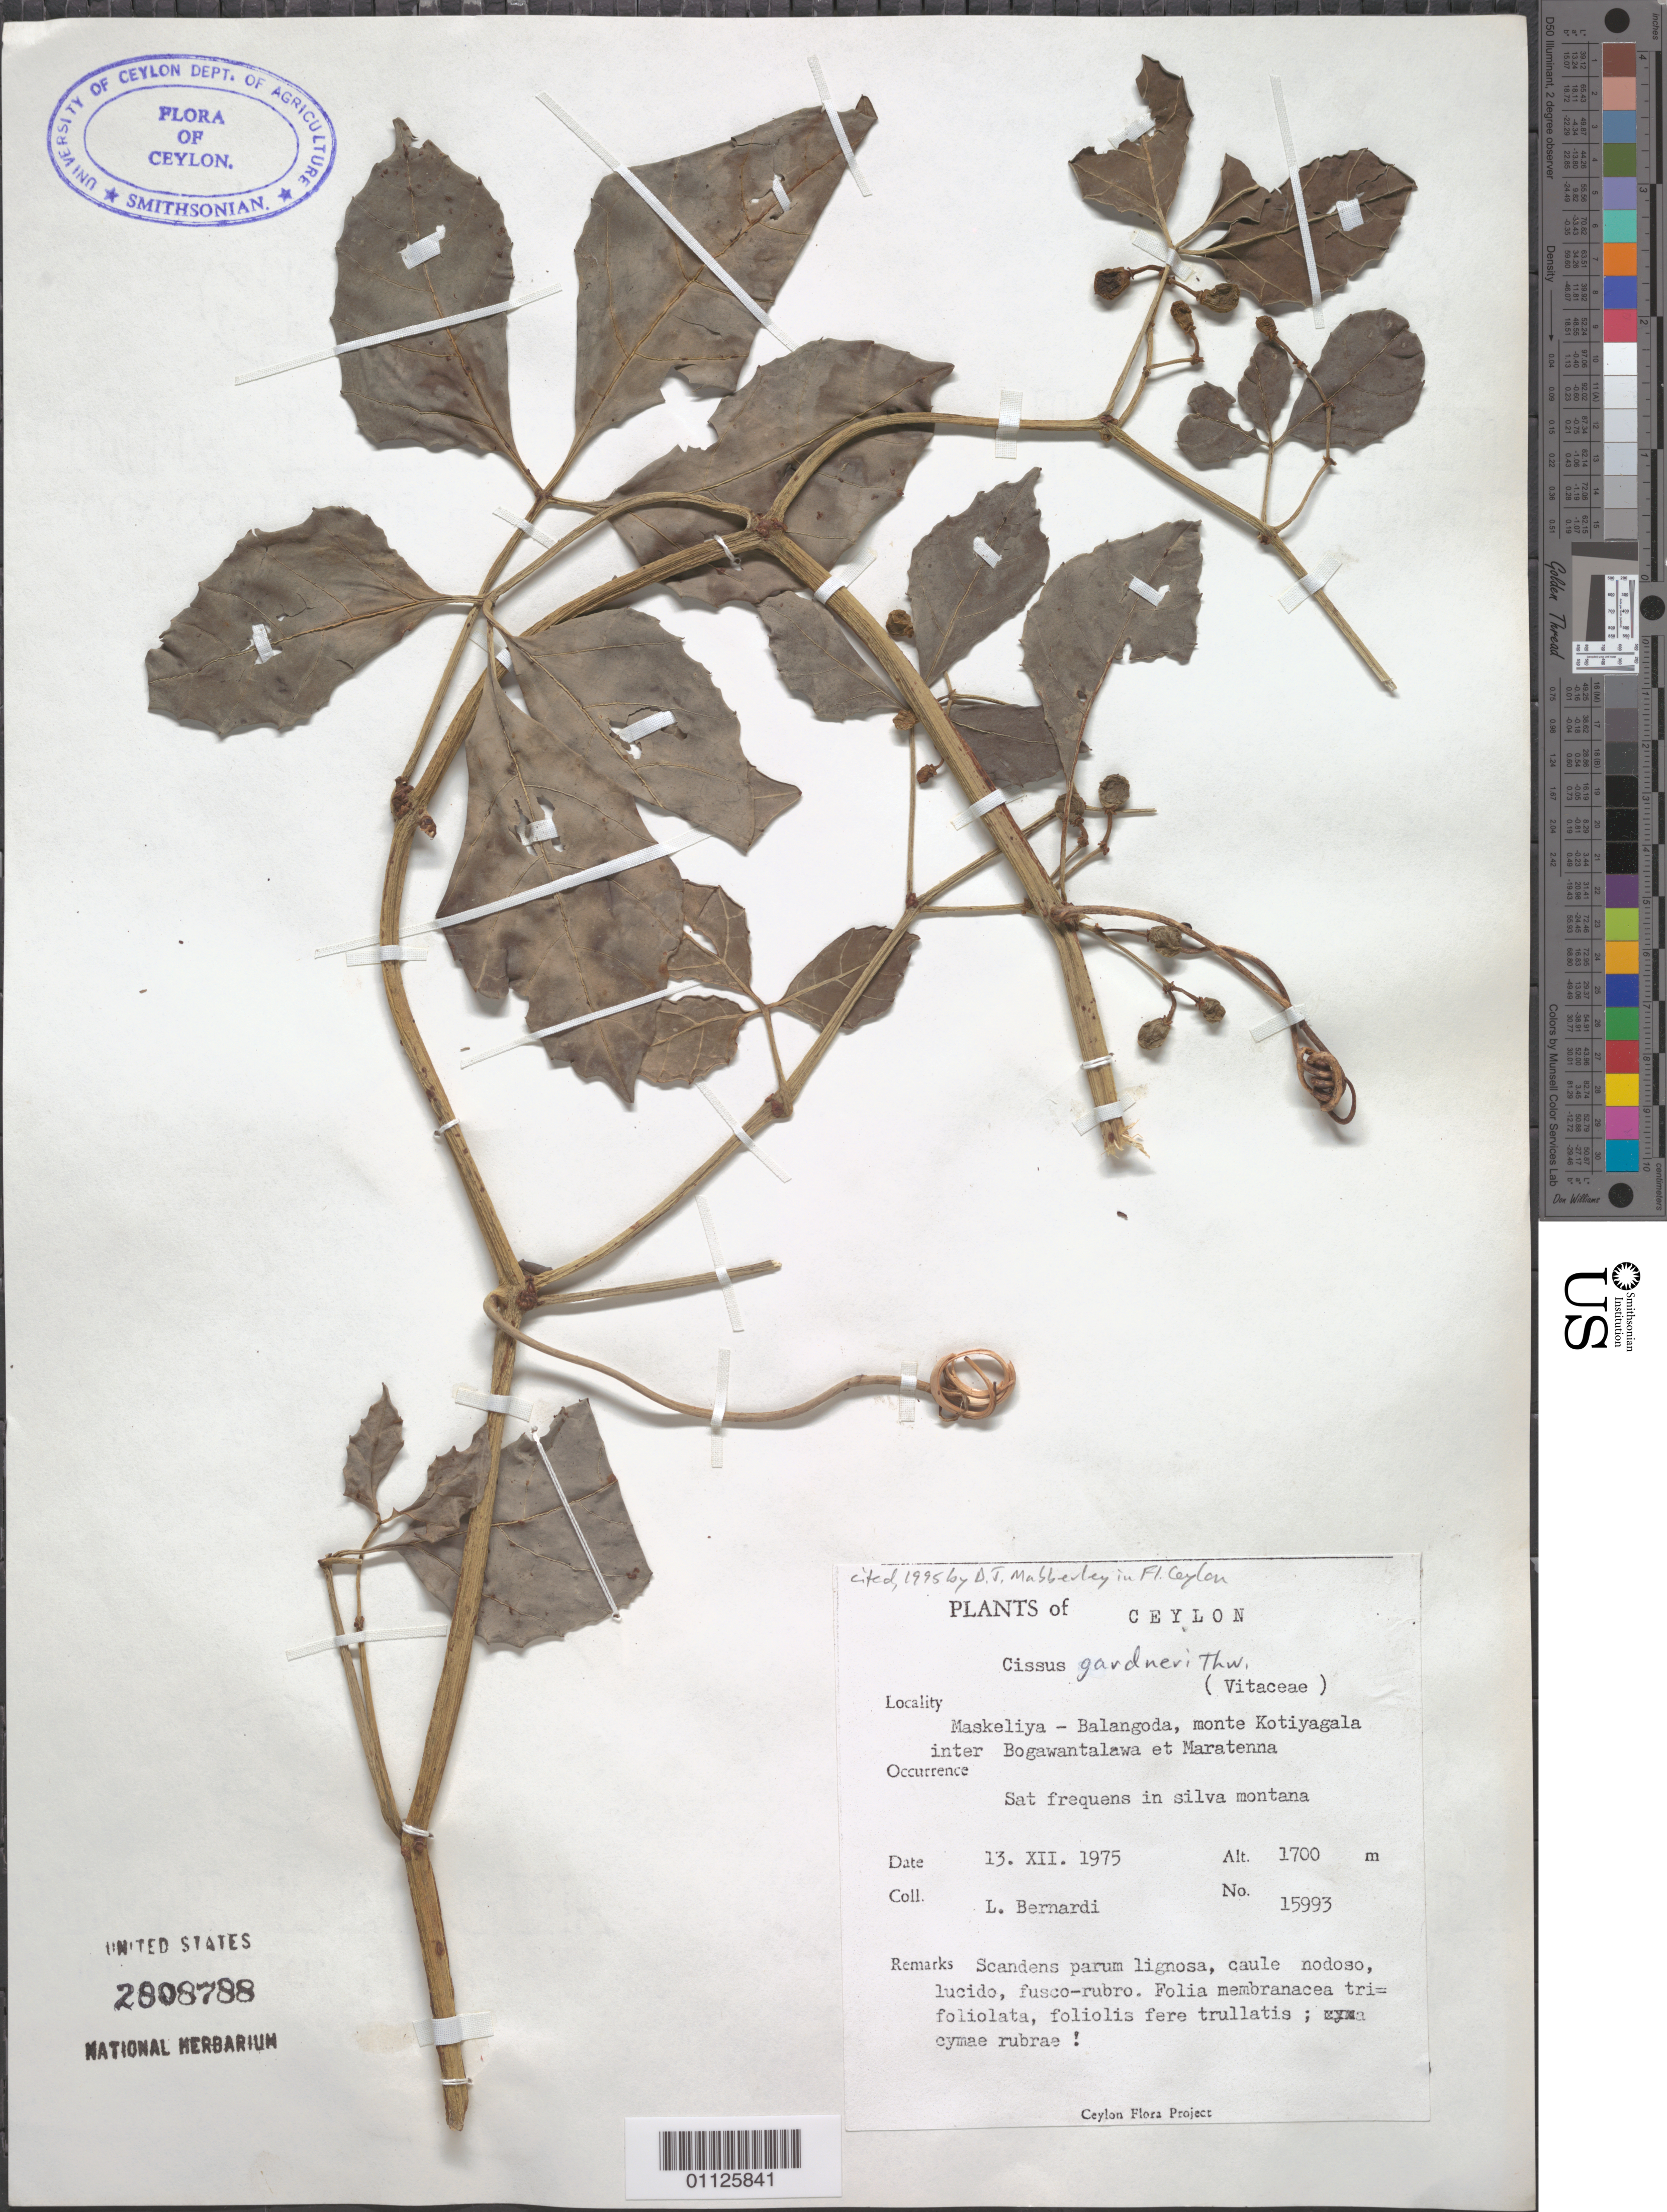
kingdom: Plantae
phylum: Tracheophyta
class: Magnoliopsida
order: Vitales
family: Vitaceae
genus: Cissus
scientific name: Cissus gardneri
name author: Thwaites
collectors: A. L. Bernardi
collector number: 15993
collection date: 1975-12-13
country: Sri Lanka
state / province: Ceylon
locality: Maskeliya - Balangoda, monte Kotiyagala inter Bogawantalawa et Maratenna.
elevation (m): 1700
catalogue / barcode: US 2808788